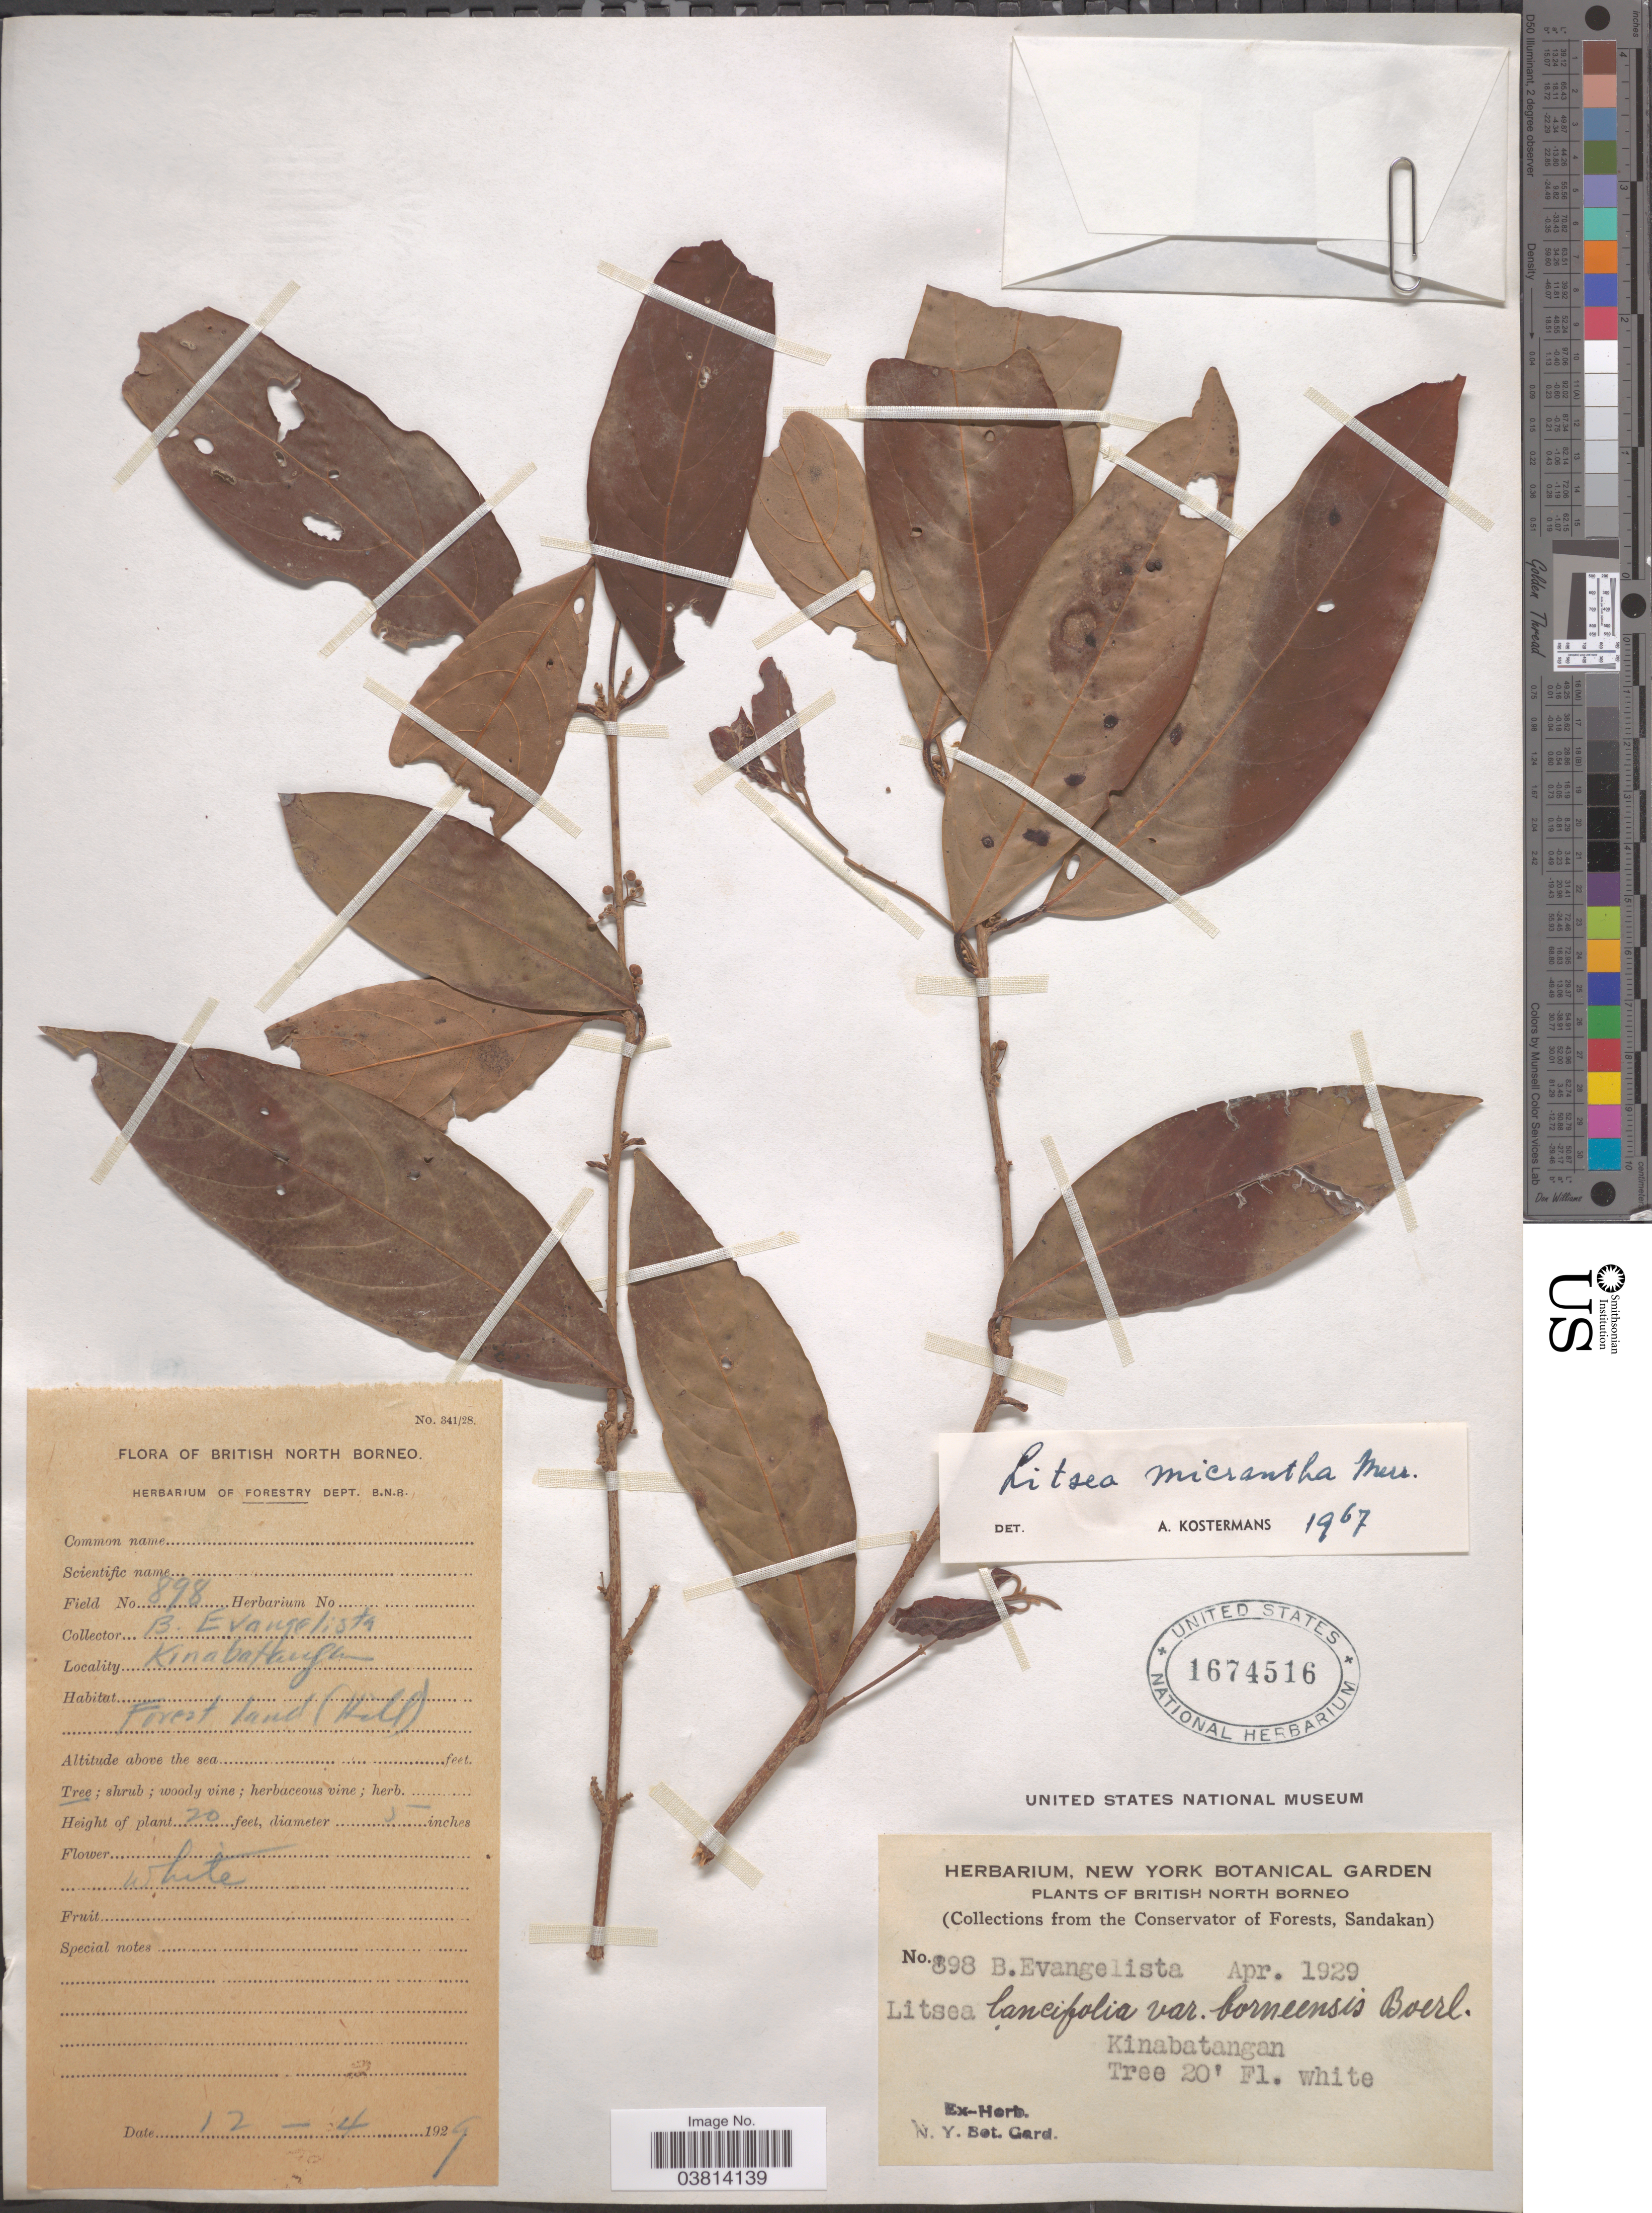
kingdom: Plantae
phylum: Tracheophyta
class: Magnoliopsida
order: Laurales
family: Lauraceae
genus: Litsea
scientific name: Litsea micrantha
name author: Merr.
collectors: B. Evangelista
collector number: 898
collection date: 1929-04-12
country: Malaysia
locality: British North Borneo. Kinabatangan.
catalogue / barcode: US 1674516